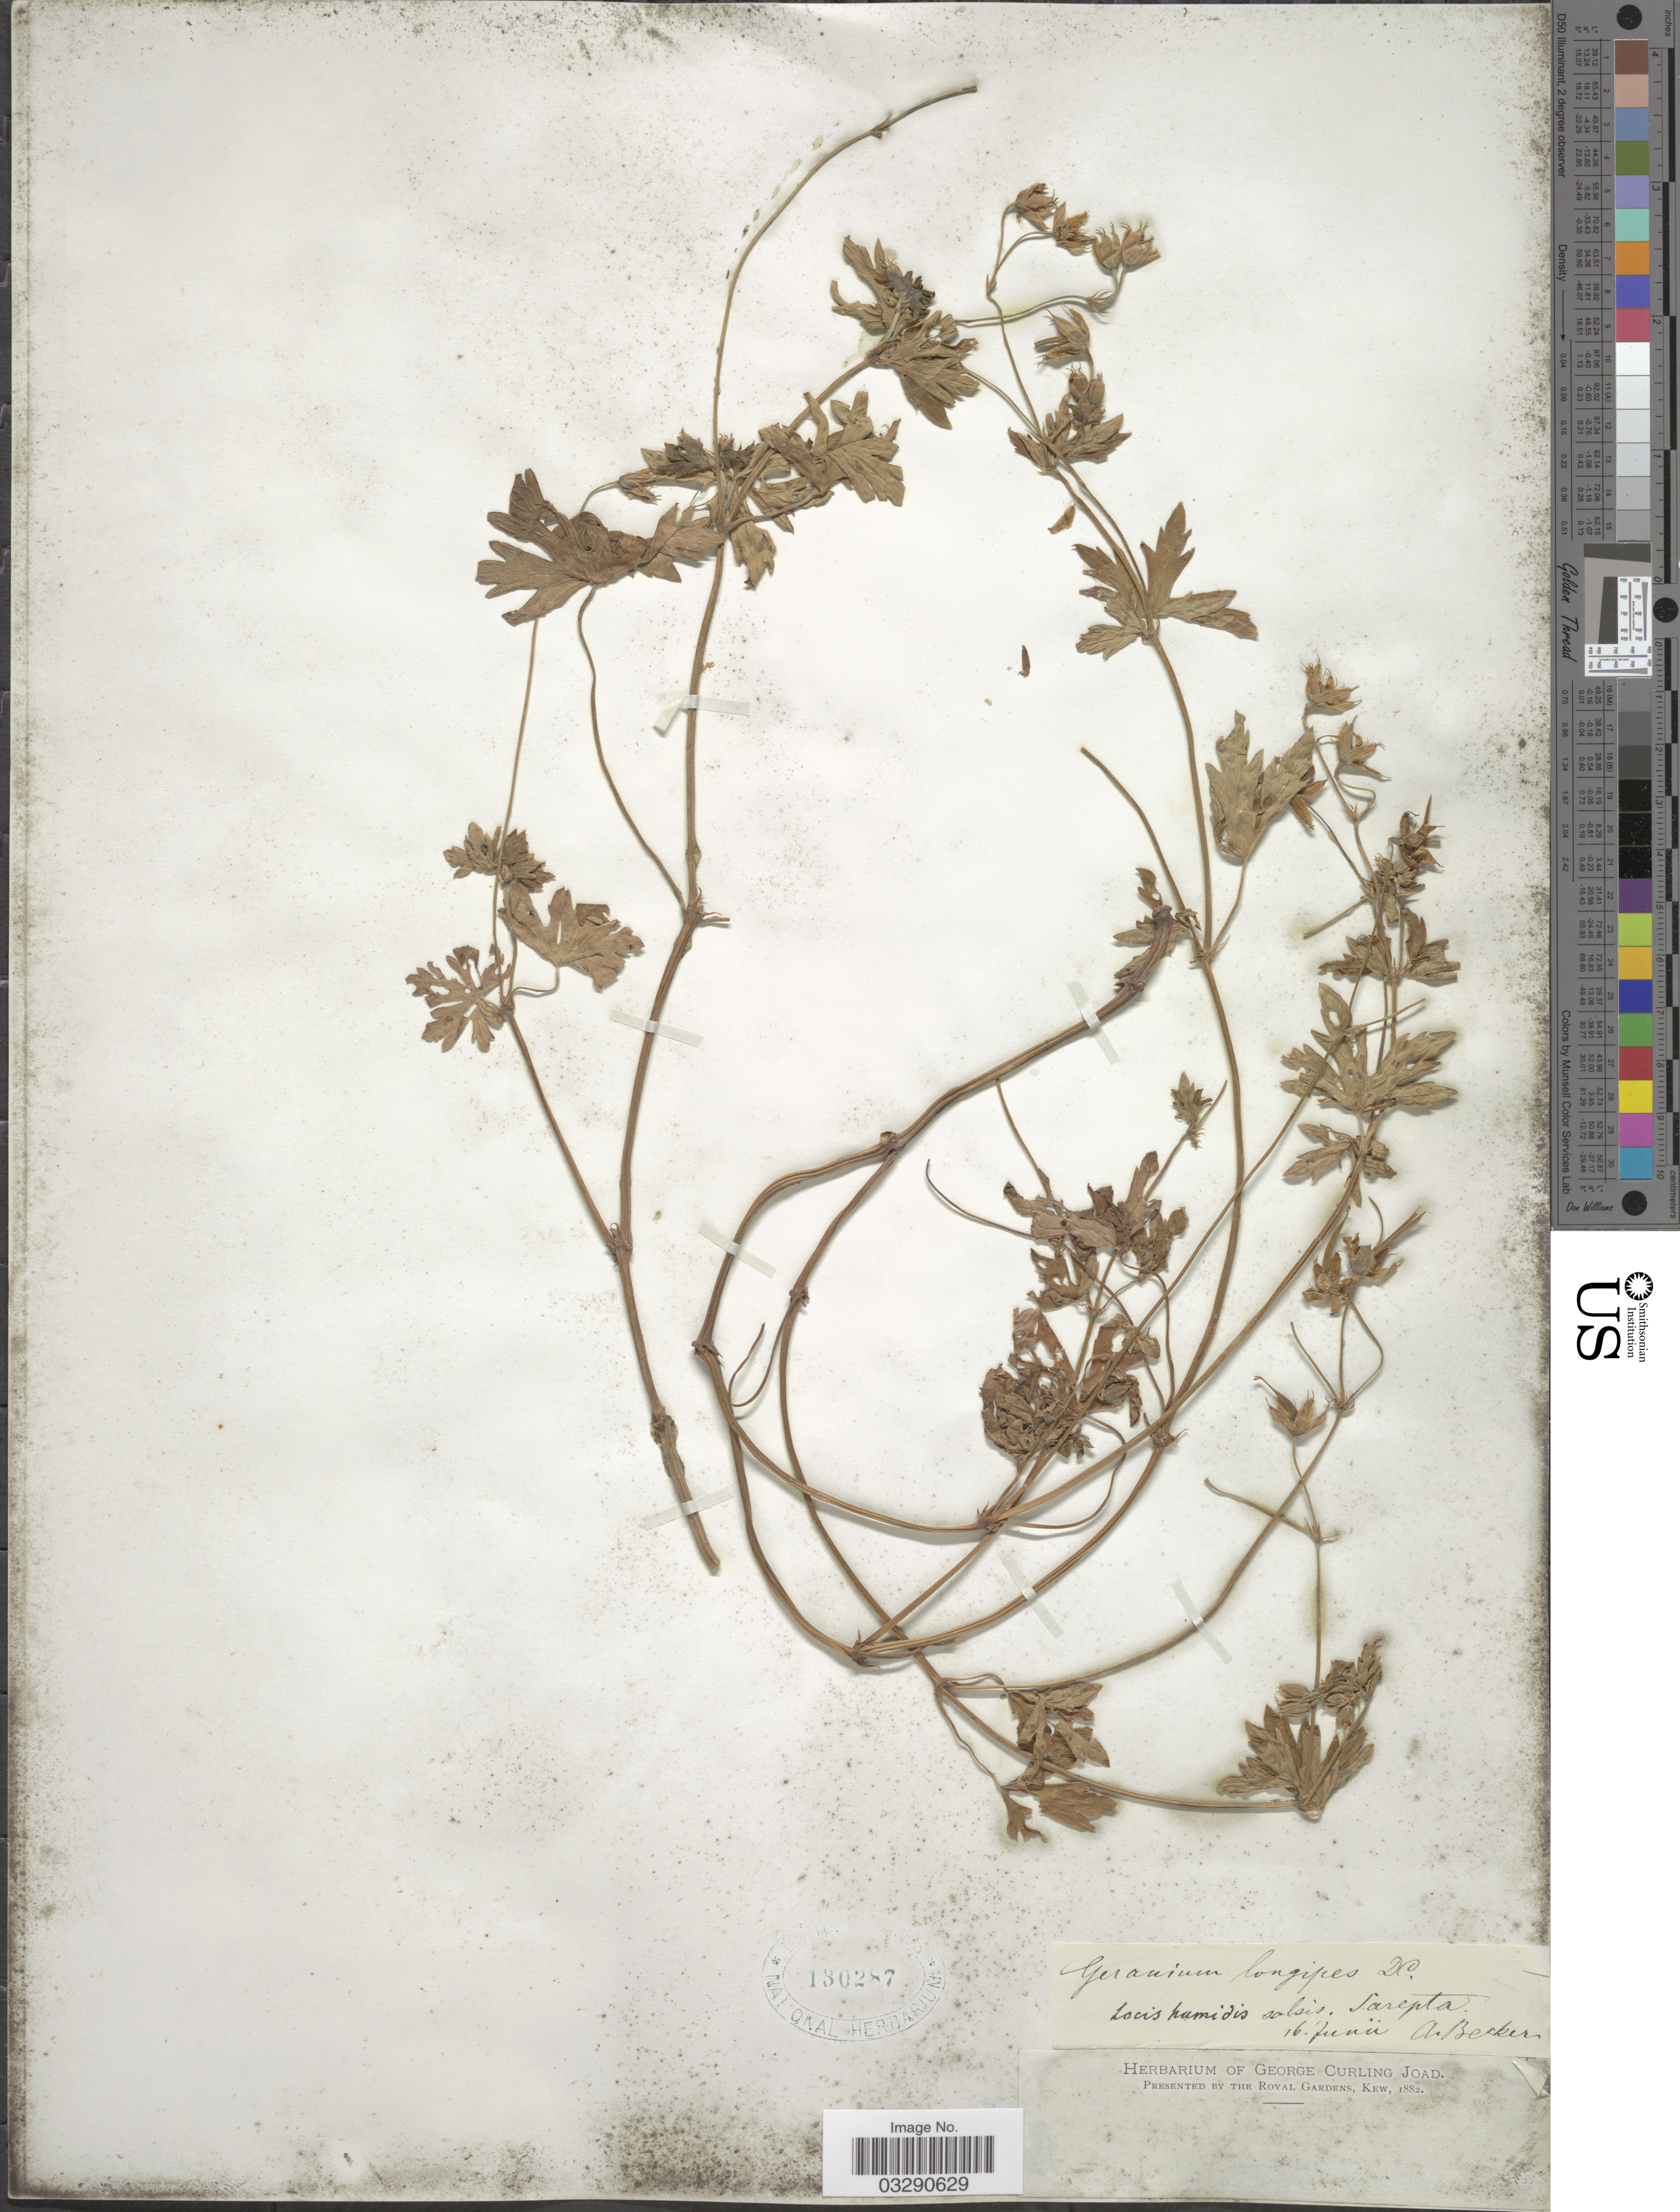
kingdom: Plantae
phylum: Tracheophyta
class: Magnoliopsida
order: Geraniales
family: Geraniaceae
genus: Geranium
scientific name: Geranium longipes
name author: DC.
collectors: A. Becker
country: Russian Federation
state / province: Volgograd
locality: Sarepta.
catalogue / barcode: US 130287